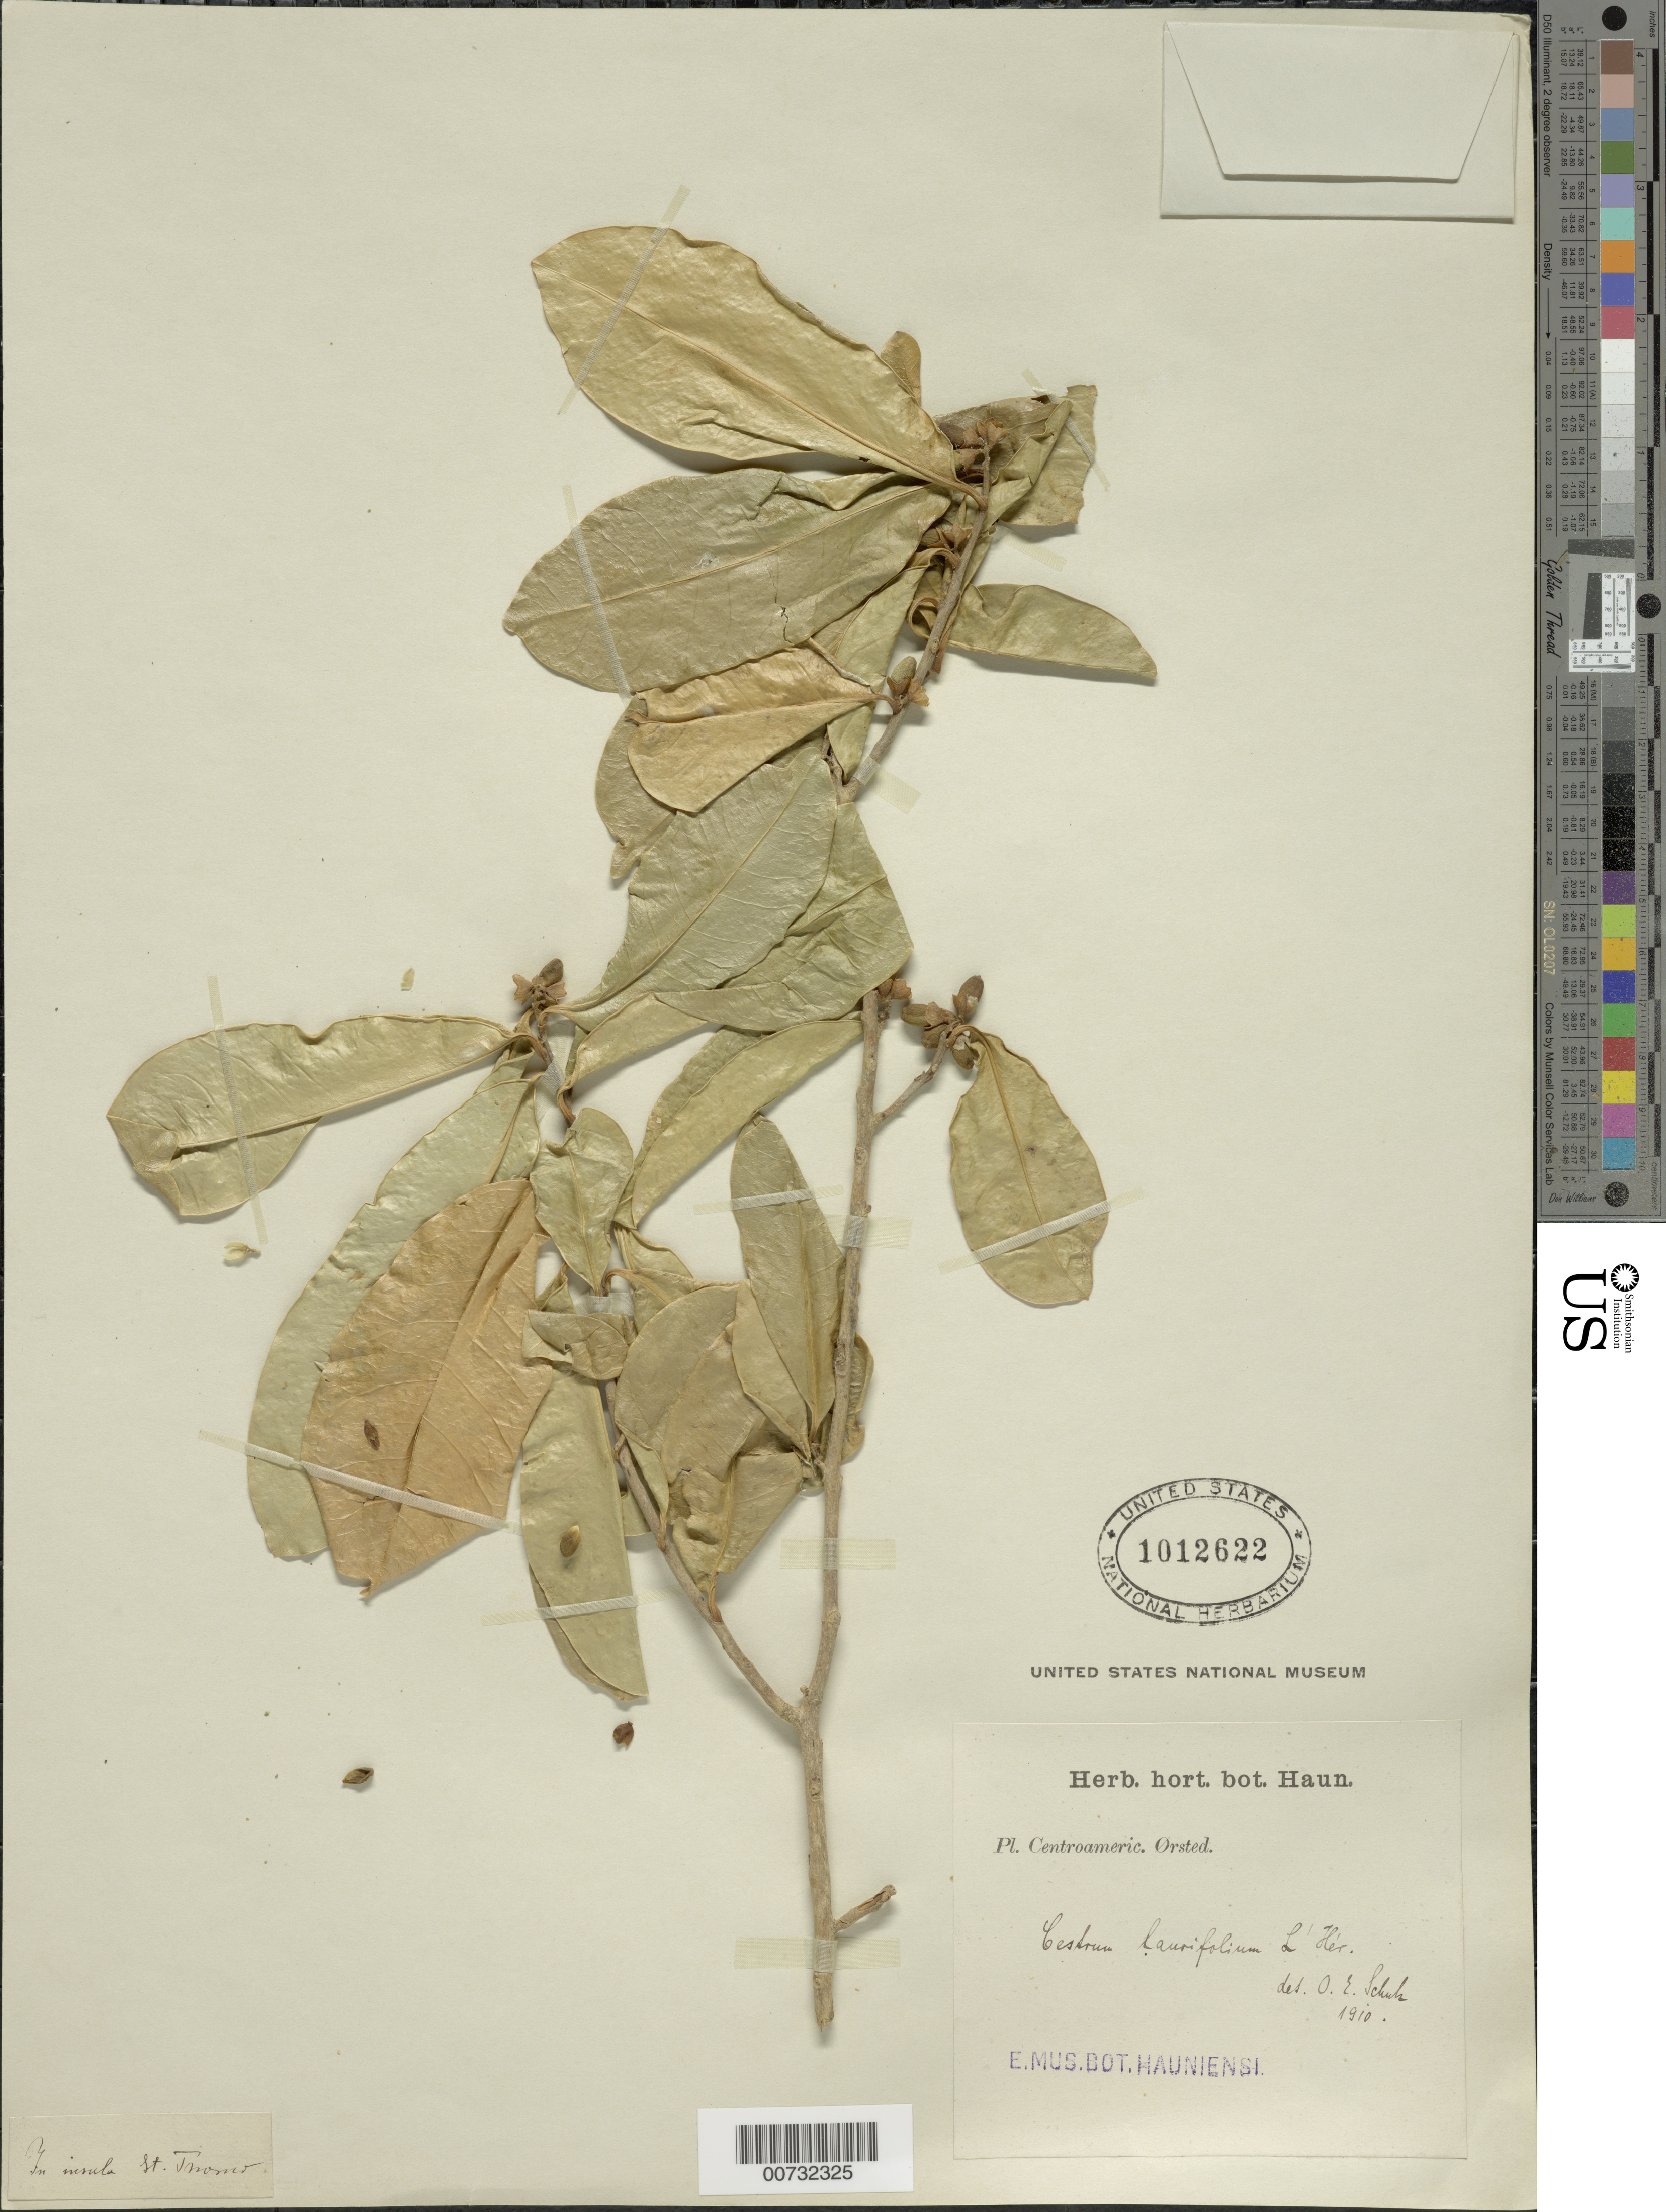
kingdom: Plantae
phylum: Tracheophyta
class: Magnoliopsida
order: Solanales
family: Solanaceae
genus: Cestrum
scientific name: Cestrum laurifolium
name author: L'Hér.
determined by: Schulz, Otto E.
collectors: A. S. Oersted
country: U.S. Virgin Islands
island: St. Thomas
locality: St. Thomas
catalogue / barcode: US 1012622